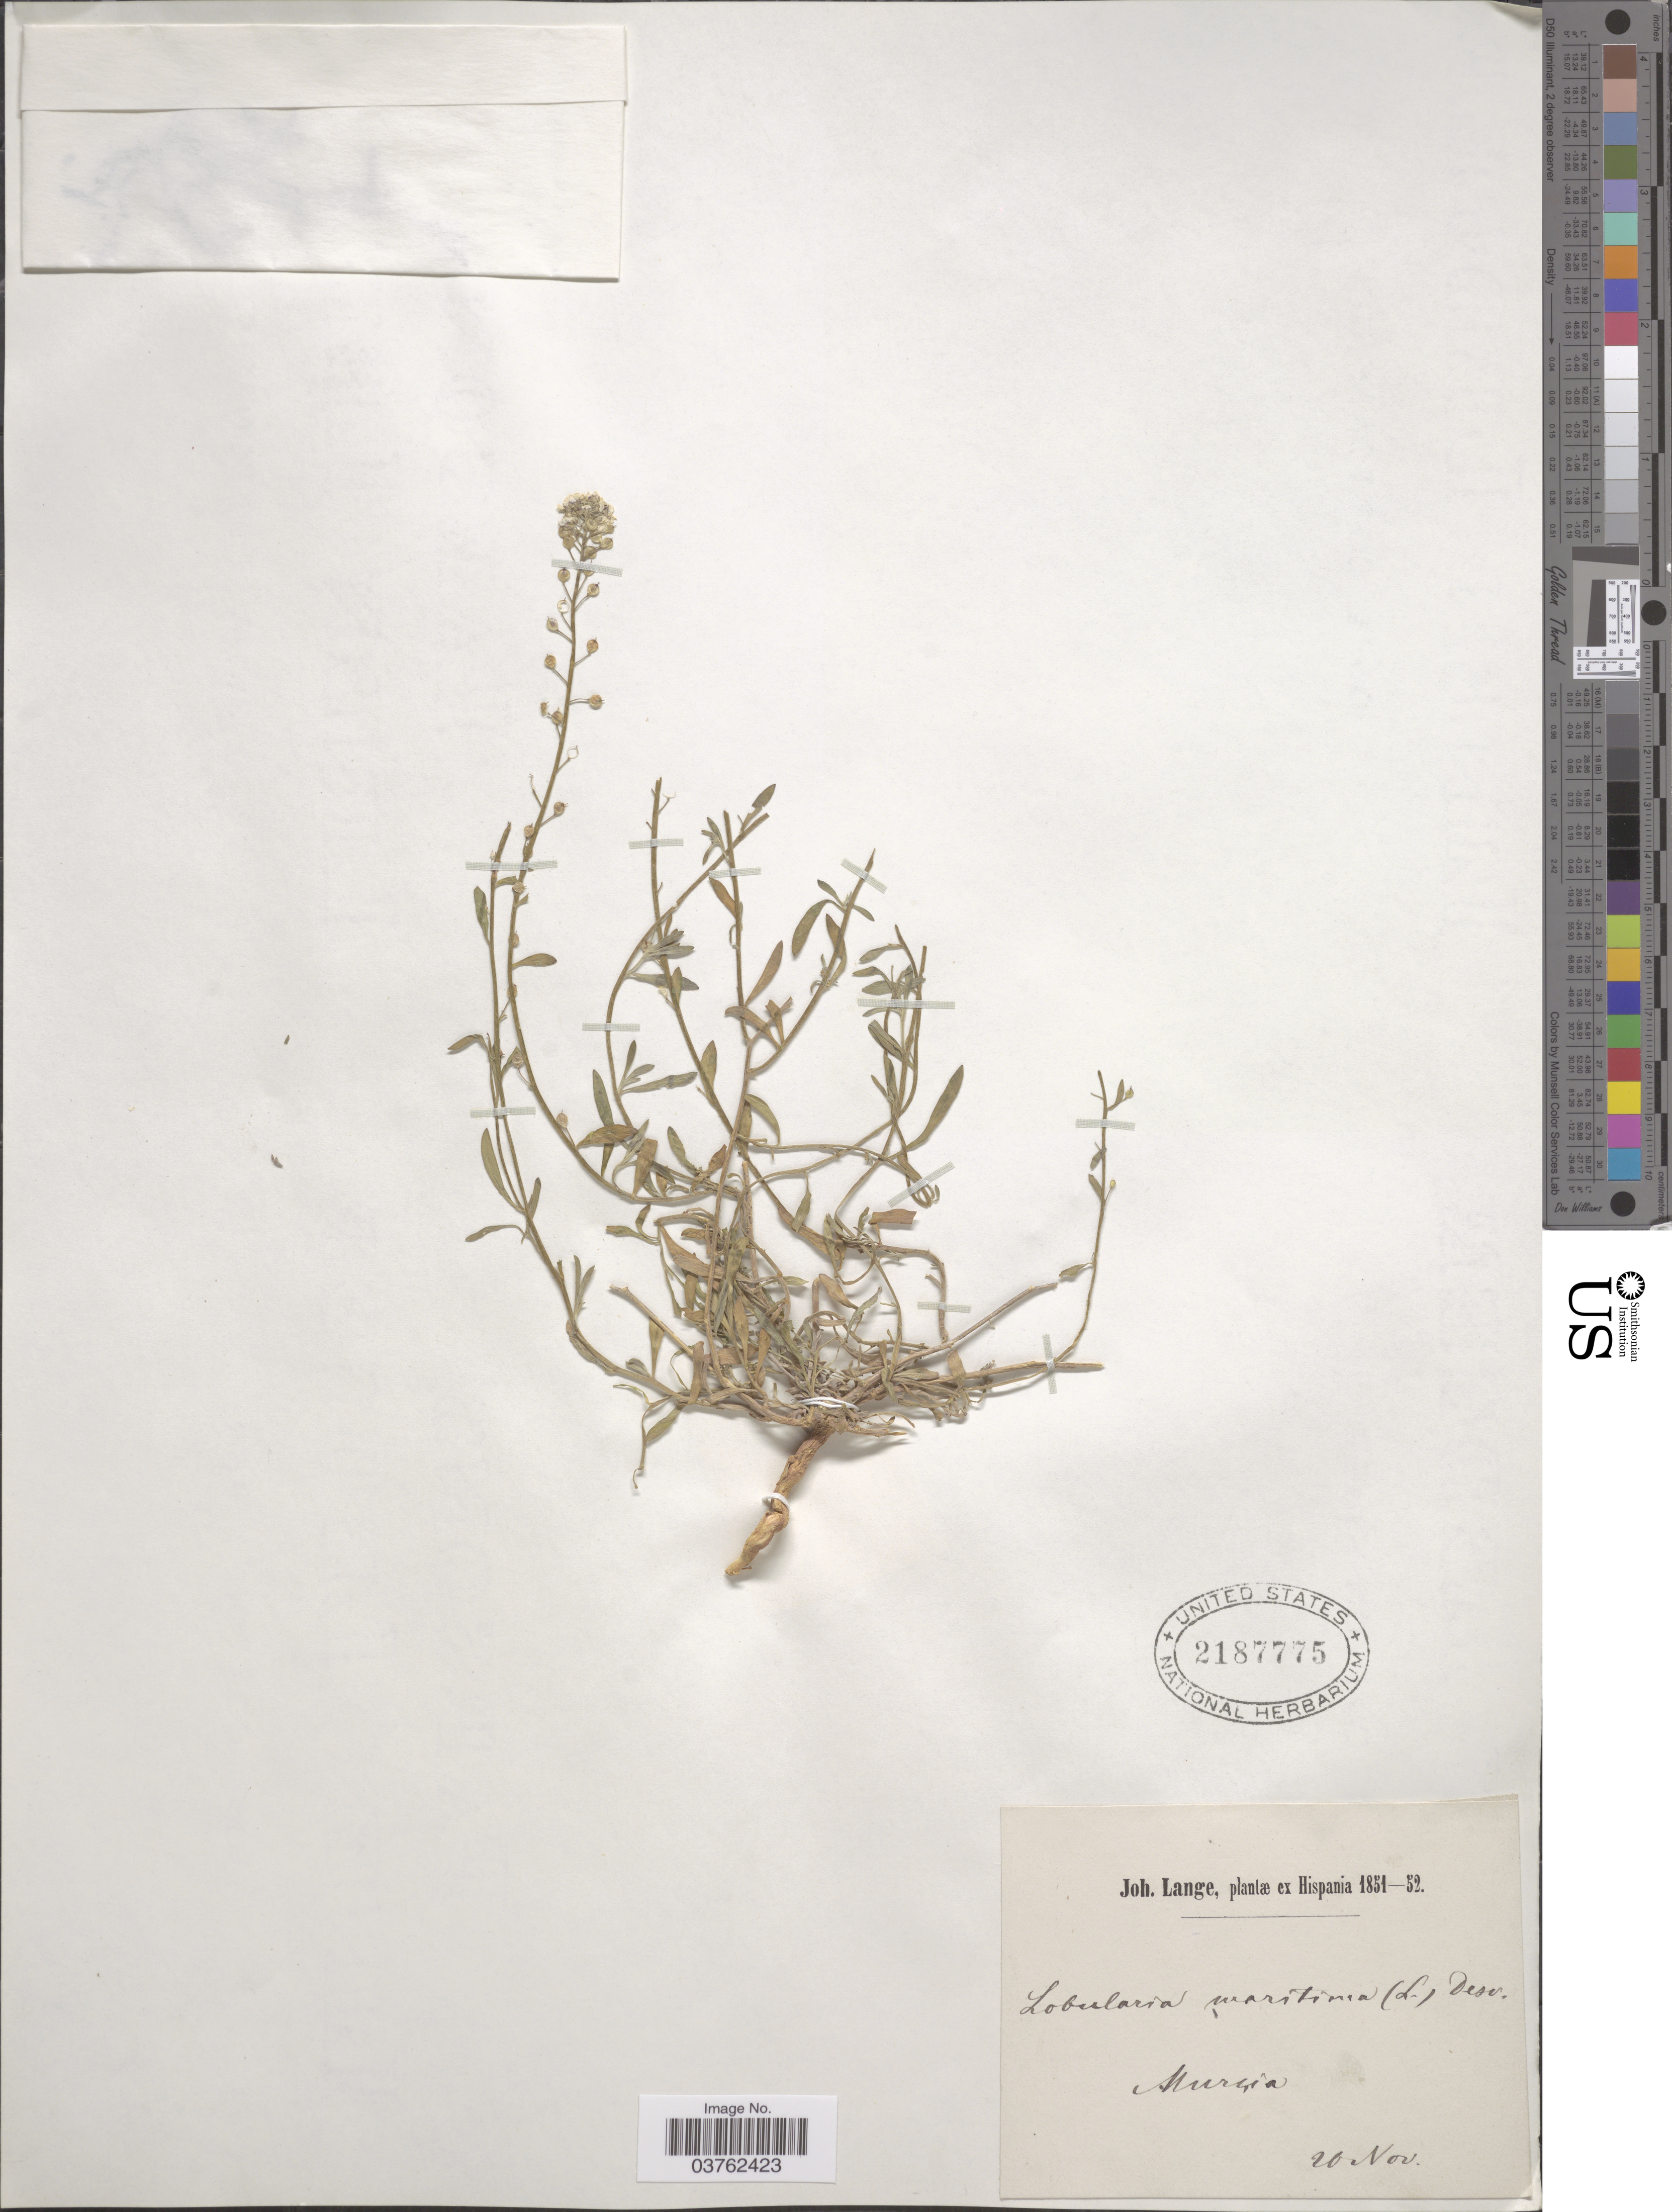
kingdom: Plantae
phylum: Tracheophyta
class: Magnoliopsida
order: Brassicales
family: Brassicaceae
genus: Lobularia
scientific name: Lobularia maritima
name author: (L.) Desv.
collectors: J. M. C. Lange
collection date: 1851-11-20/1852-11-20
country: Spain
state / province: Murcia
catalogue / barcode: US 2187775